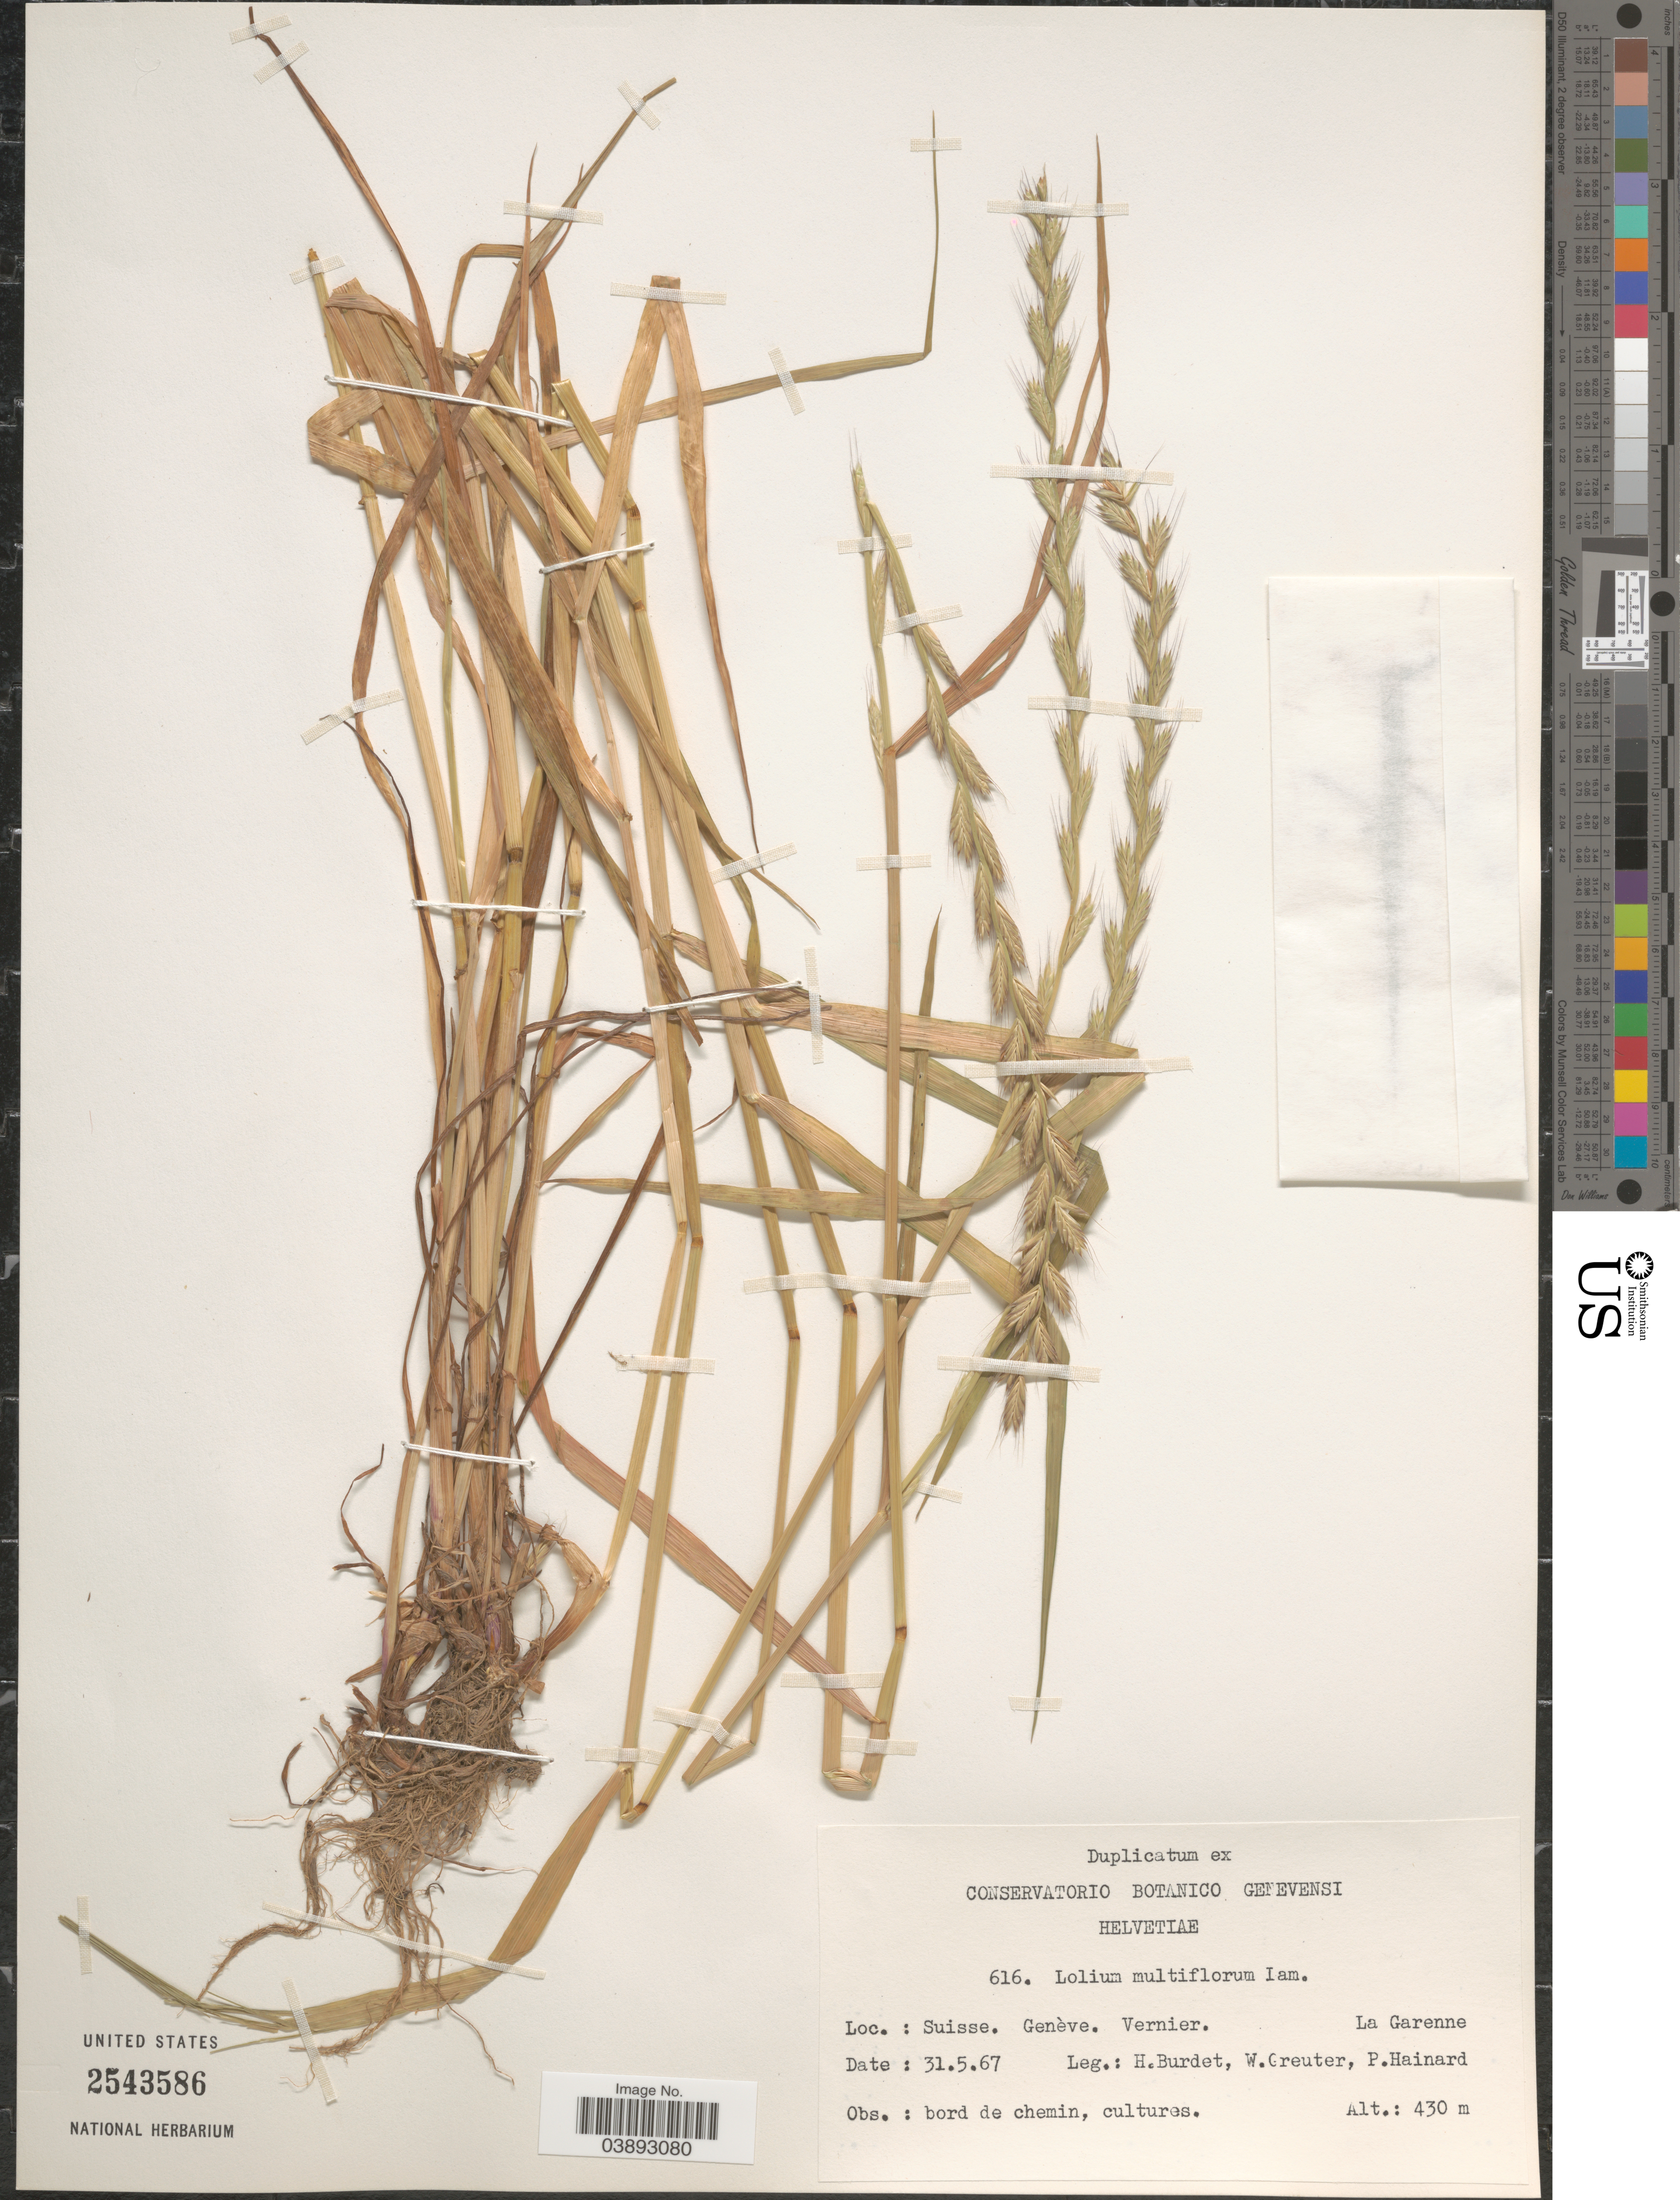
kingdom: Plantae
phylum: Tracheophyta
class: Liliopsida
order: Poales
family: Poaceae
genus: Lolium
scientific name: Lolium multiflorum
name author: Lam.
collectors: H. M. Burdet, W. Greuter & P. Hainard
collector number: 616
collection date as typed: Transcribed d/m/y: 31/5/67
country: Switzerland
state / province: Genève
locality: Suisse. Genève. Vernier. La Garenne.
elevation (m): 430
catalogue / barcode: US 2543586